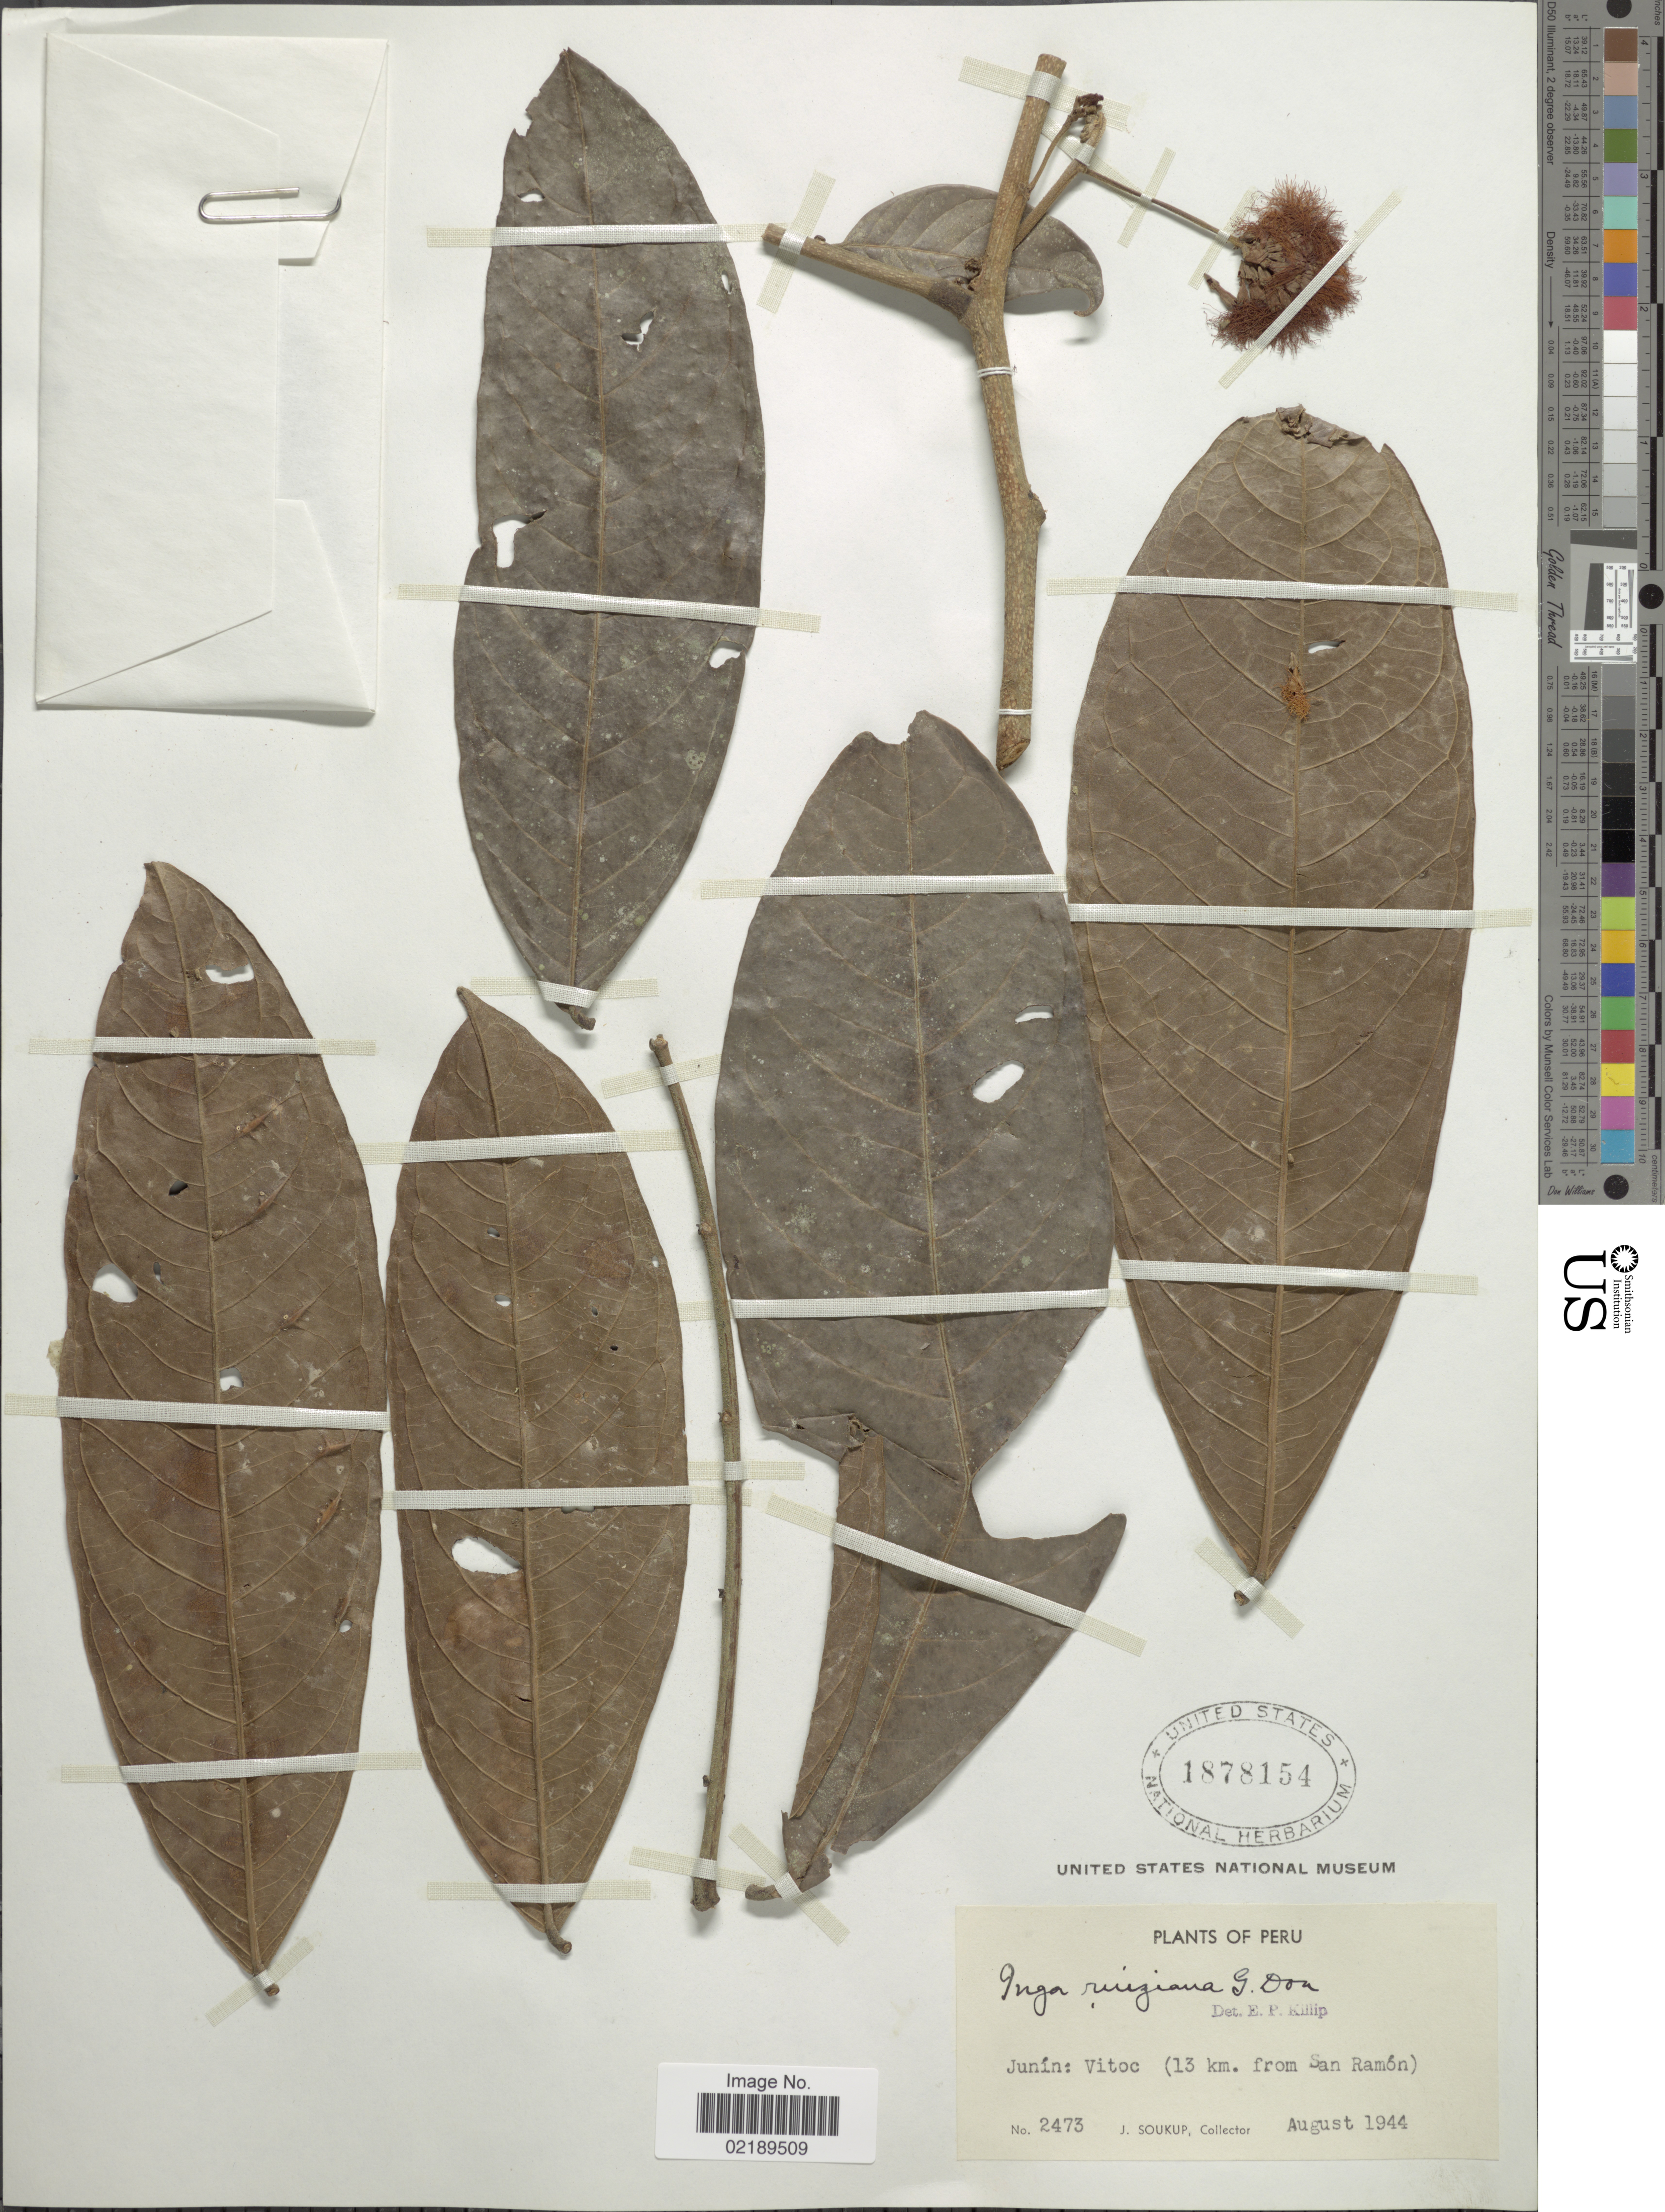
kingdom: Plantae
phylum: Tracheophyta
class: Magnoliopsida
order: Fabales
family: Fabaceae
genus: Inga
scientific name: Inga ruiziana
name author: G. Don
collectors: J. Soukup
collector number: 2473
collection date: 1944-08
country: Peru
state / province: Junín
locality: Vitoc (13 km. from San Ramon).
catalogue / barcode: US 1878154